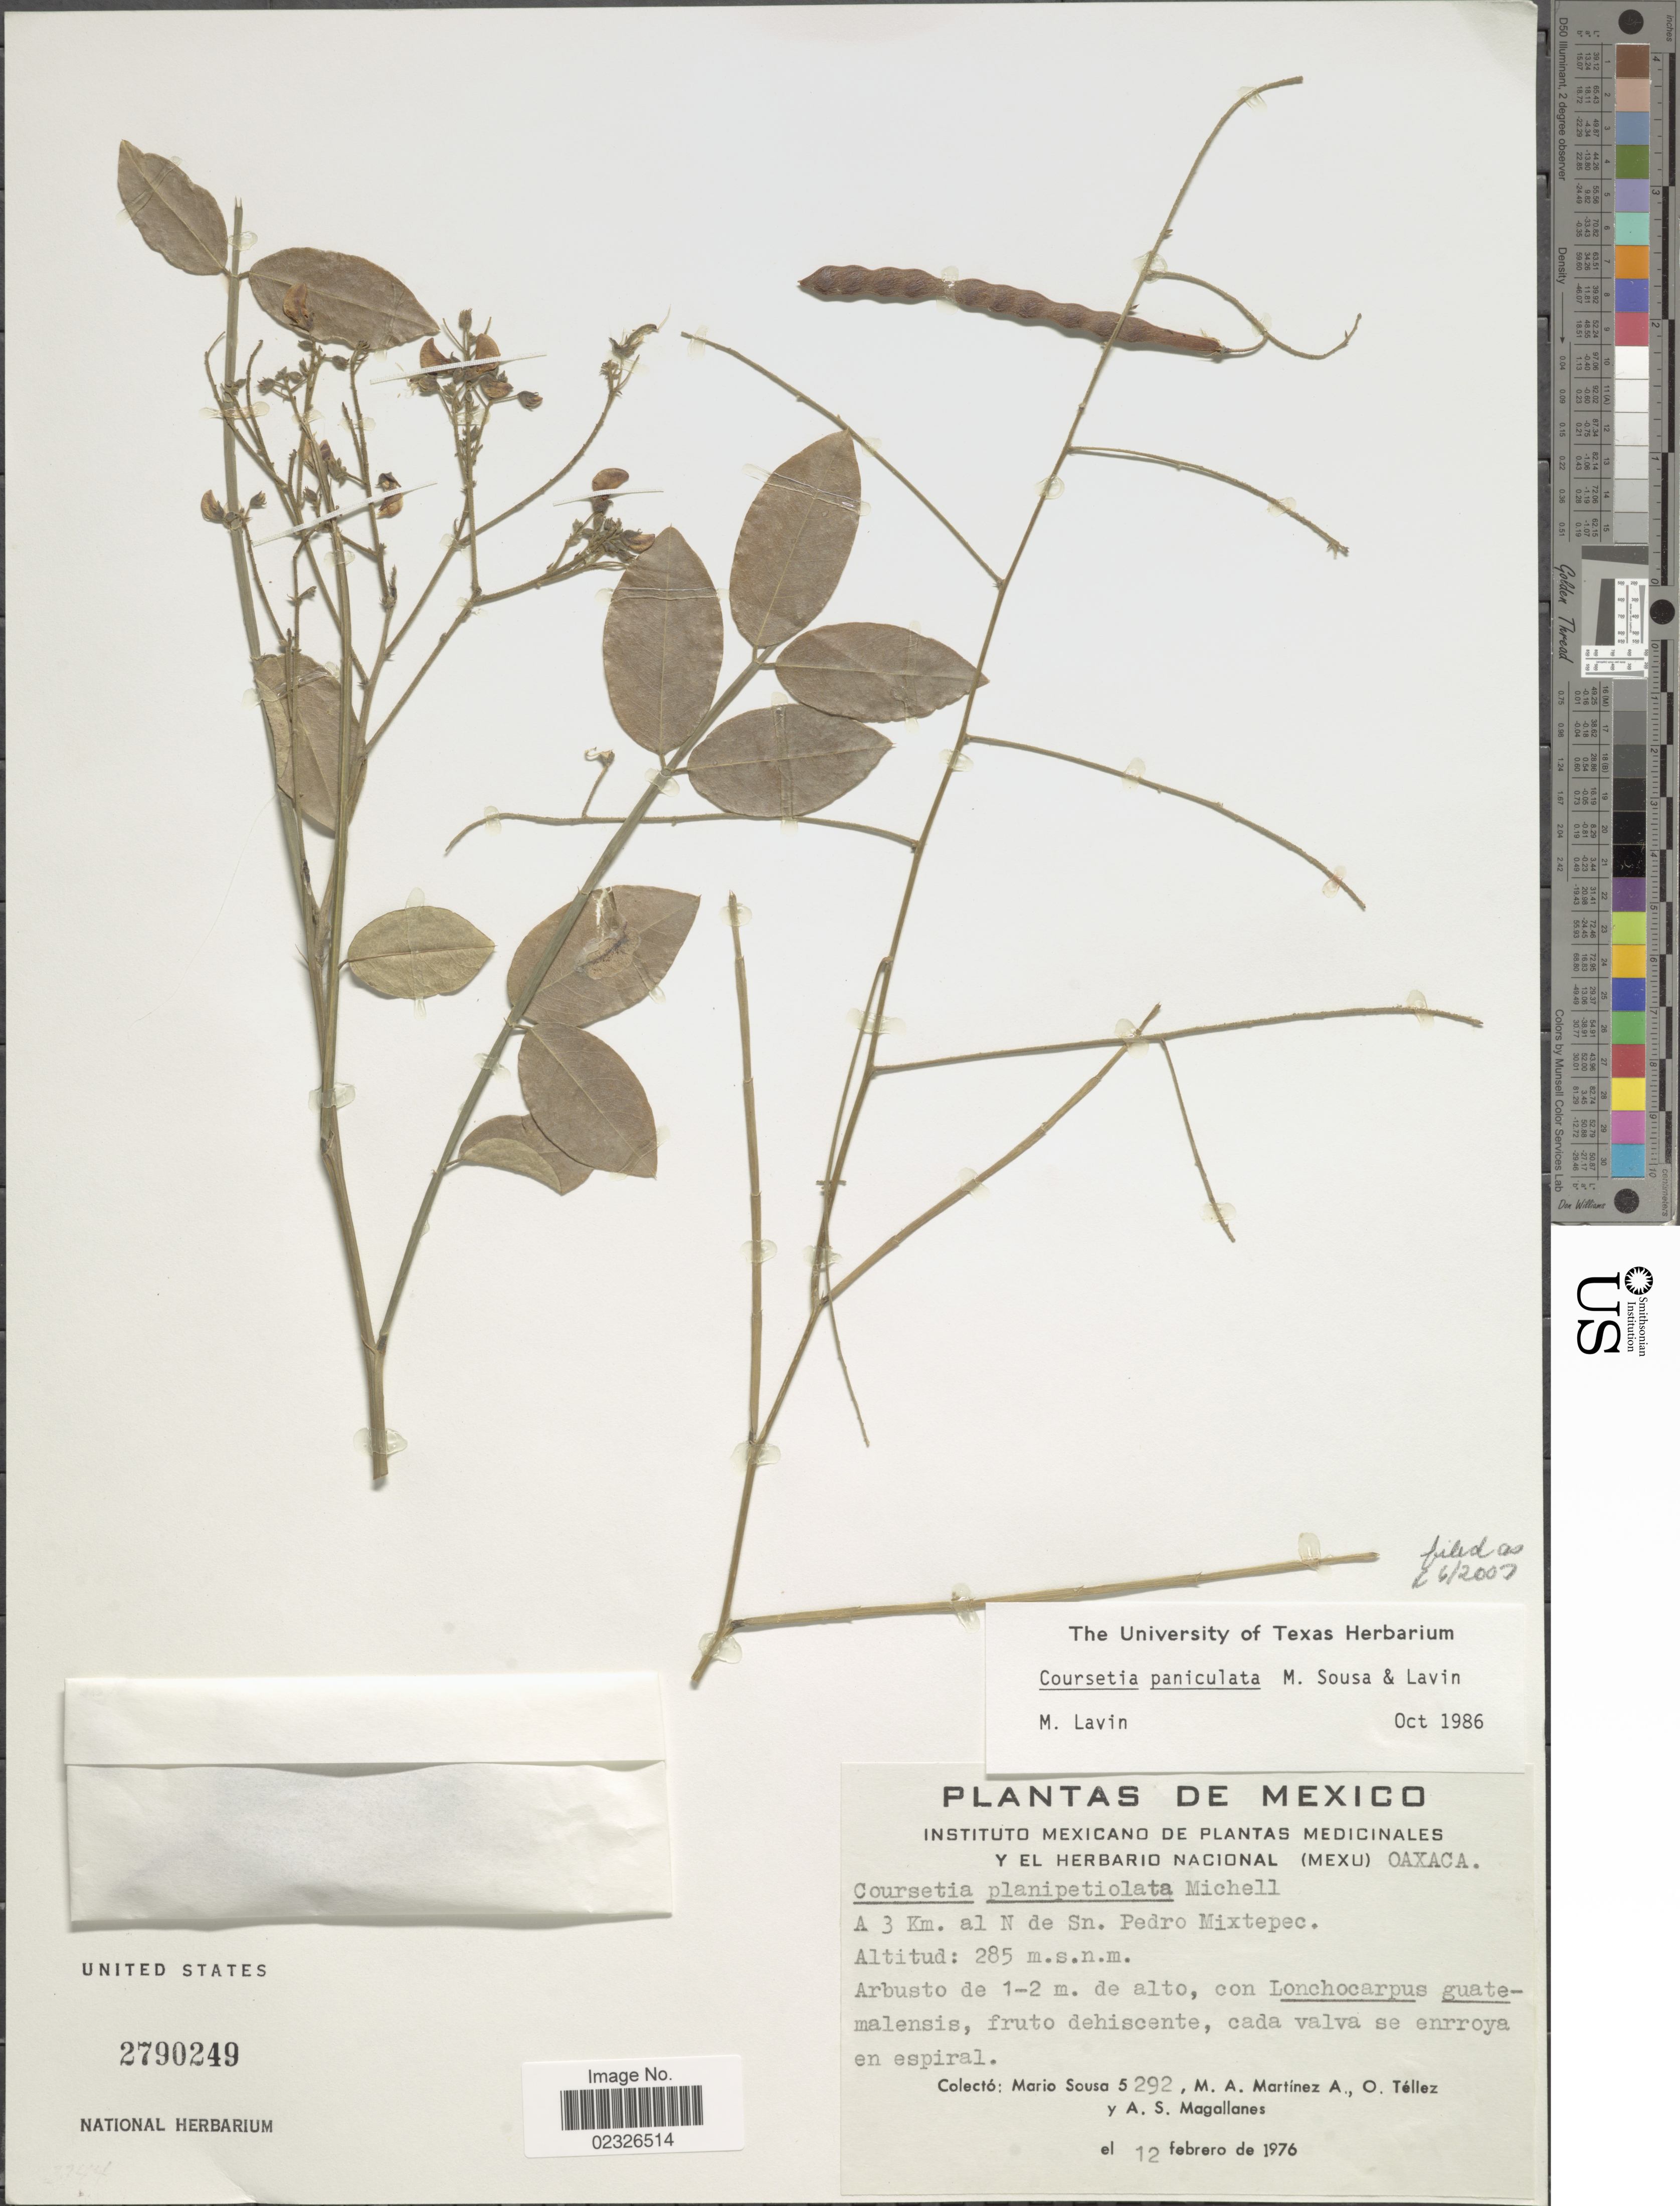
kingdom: Plantae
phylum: Tracheophyta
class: Magnoliopsida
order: Fabales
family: Fabaceae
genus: Coursetia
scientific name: Coursetia paniculata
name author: M. Sousa & Lavin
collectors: M. Sousa S., M. A. Martinez, O. Tellez & A. Magallanes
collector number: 5292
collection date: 1976-02-12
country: Mexico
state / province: Oaxaca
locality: A 3 Km. al N de Sn. Pedro Mixtepec.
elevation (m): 285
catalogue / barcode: US 2790249